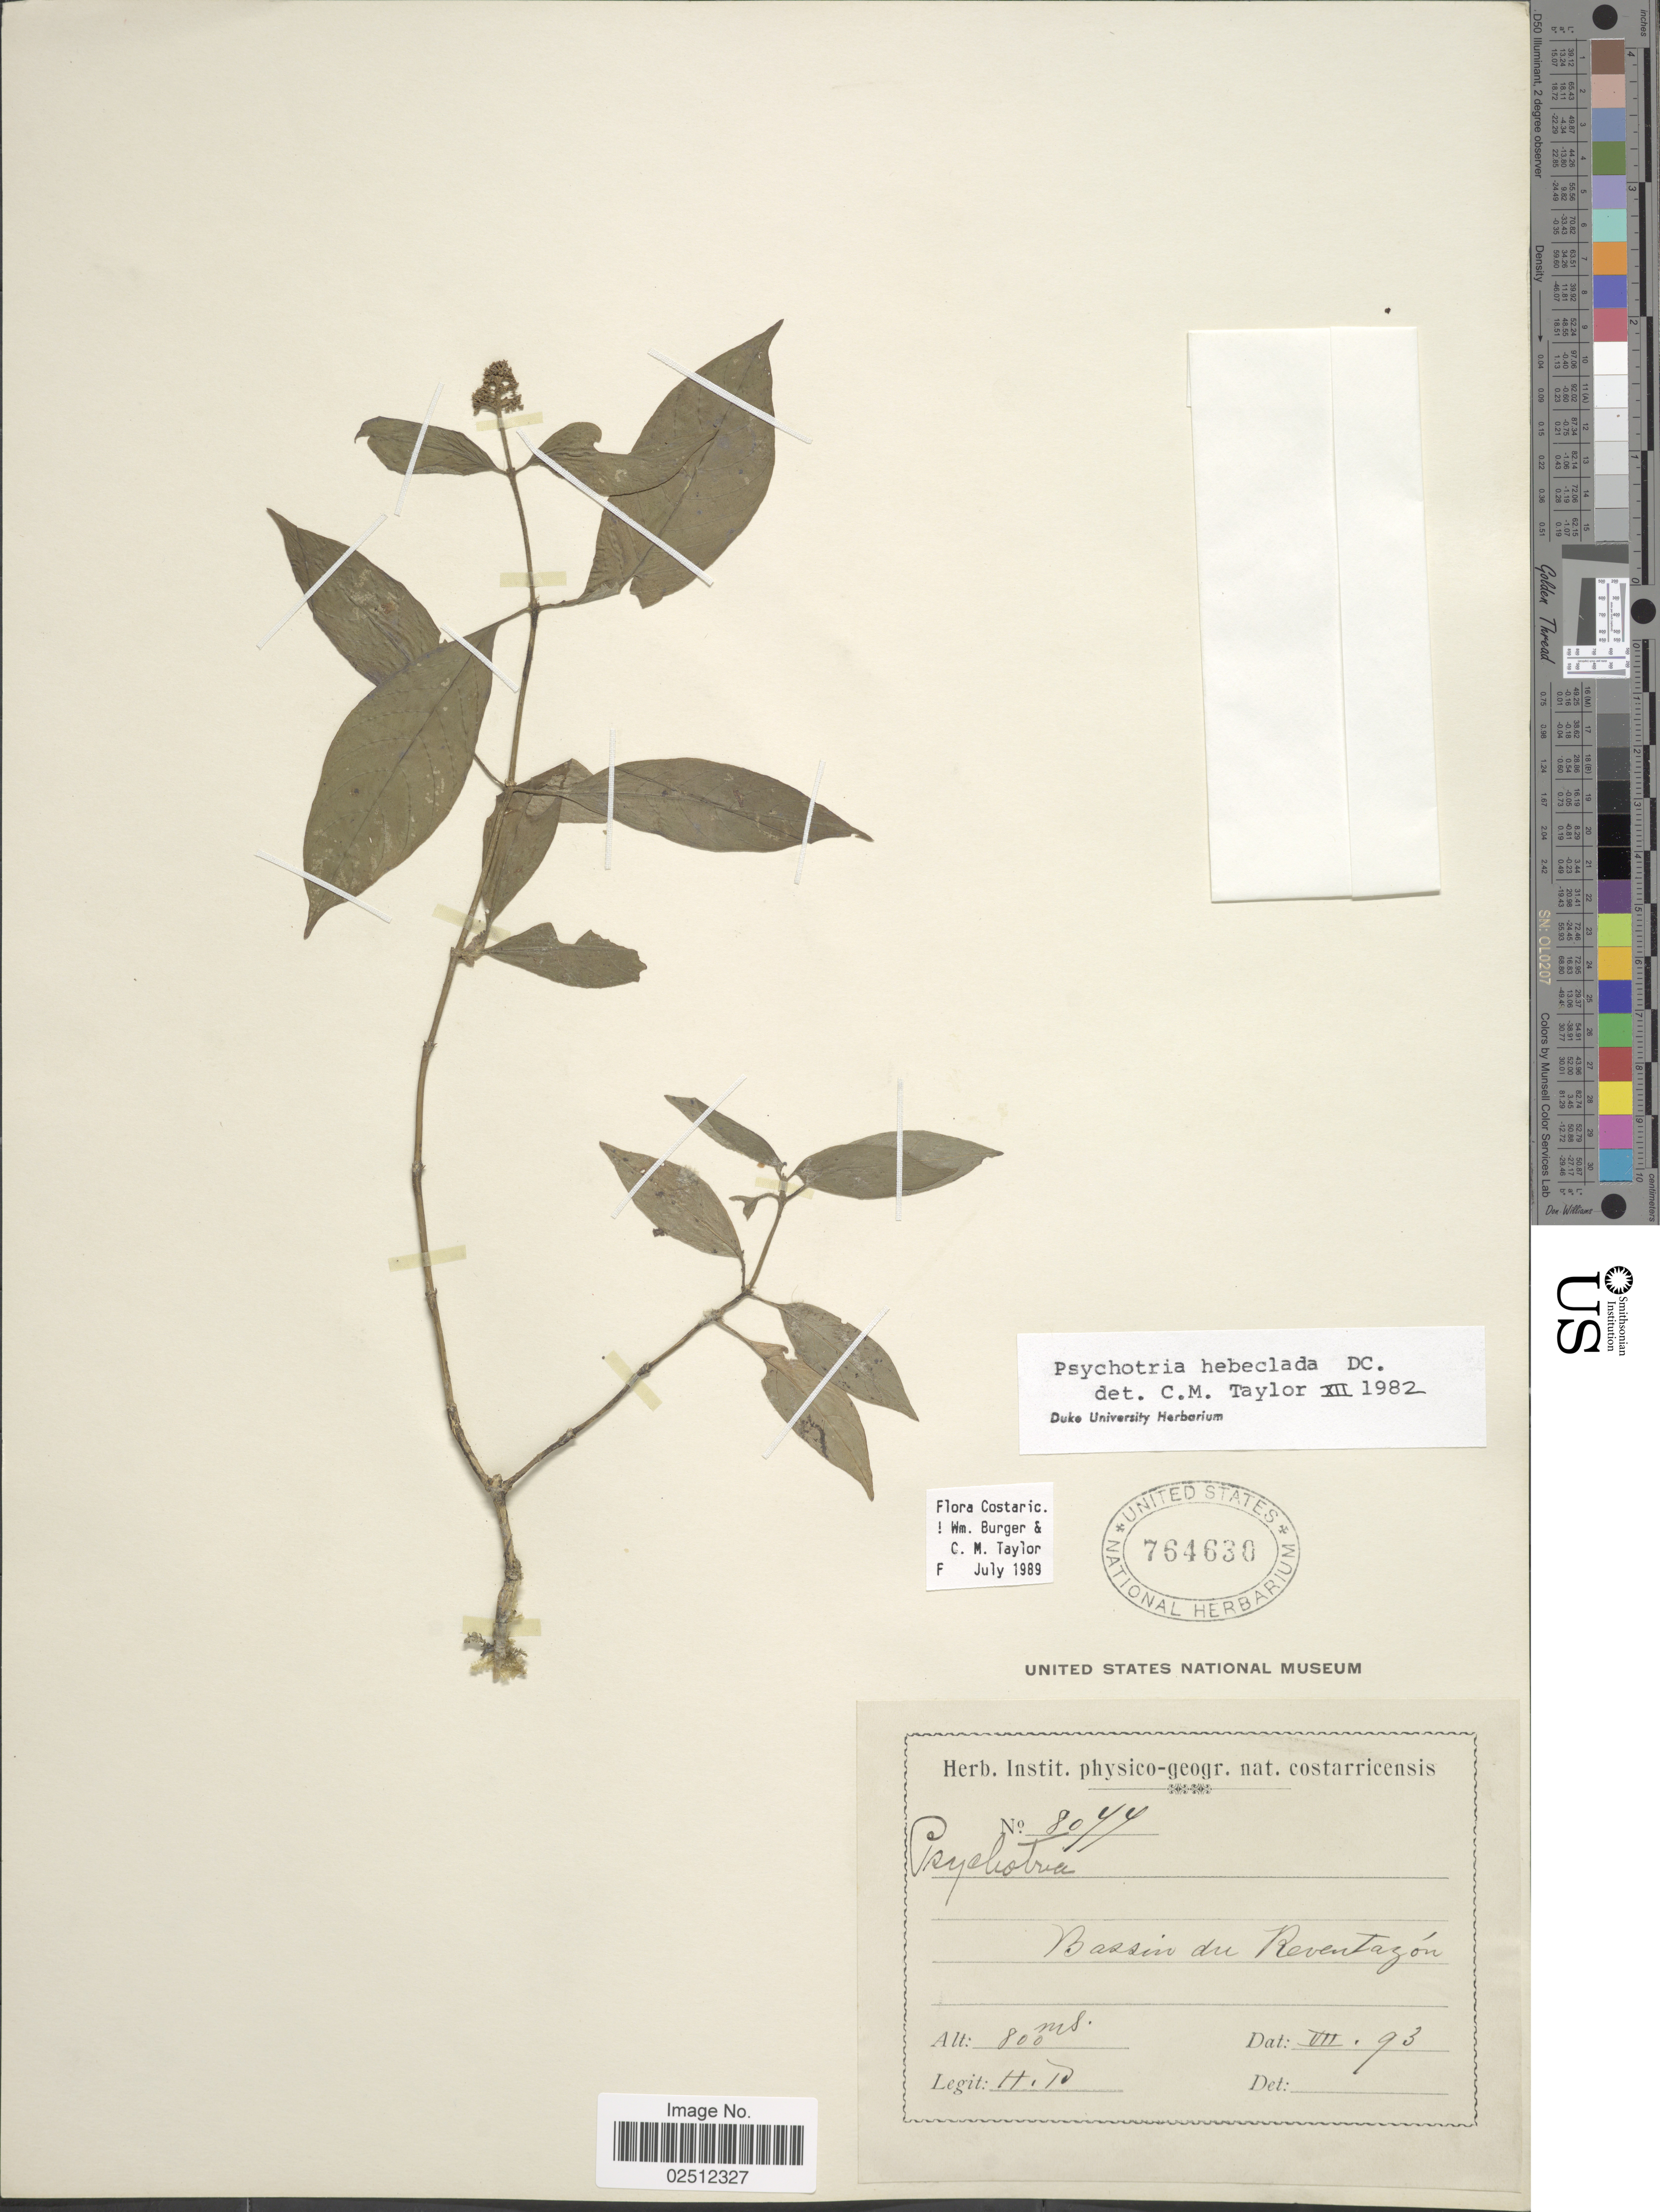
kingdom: Plantae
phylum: Tracheophyta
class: Magnoliopsida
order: Gentianales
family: Rubiaceae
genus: Psychotria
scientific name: Psychotria hebeclada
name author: DC.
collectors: H. P.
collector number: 8077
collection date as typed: Transcribed d/m/y: /7/93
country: Costa Rica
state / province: Puntarenas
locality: Bassin du Revetazón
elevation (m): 800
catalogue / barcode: US 764630